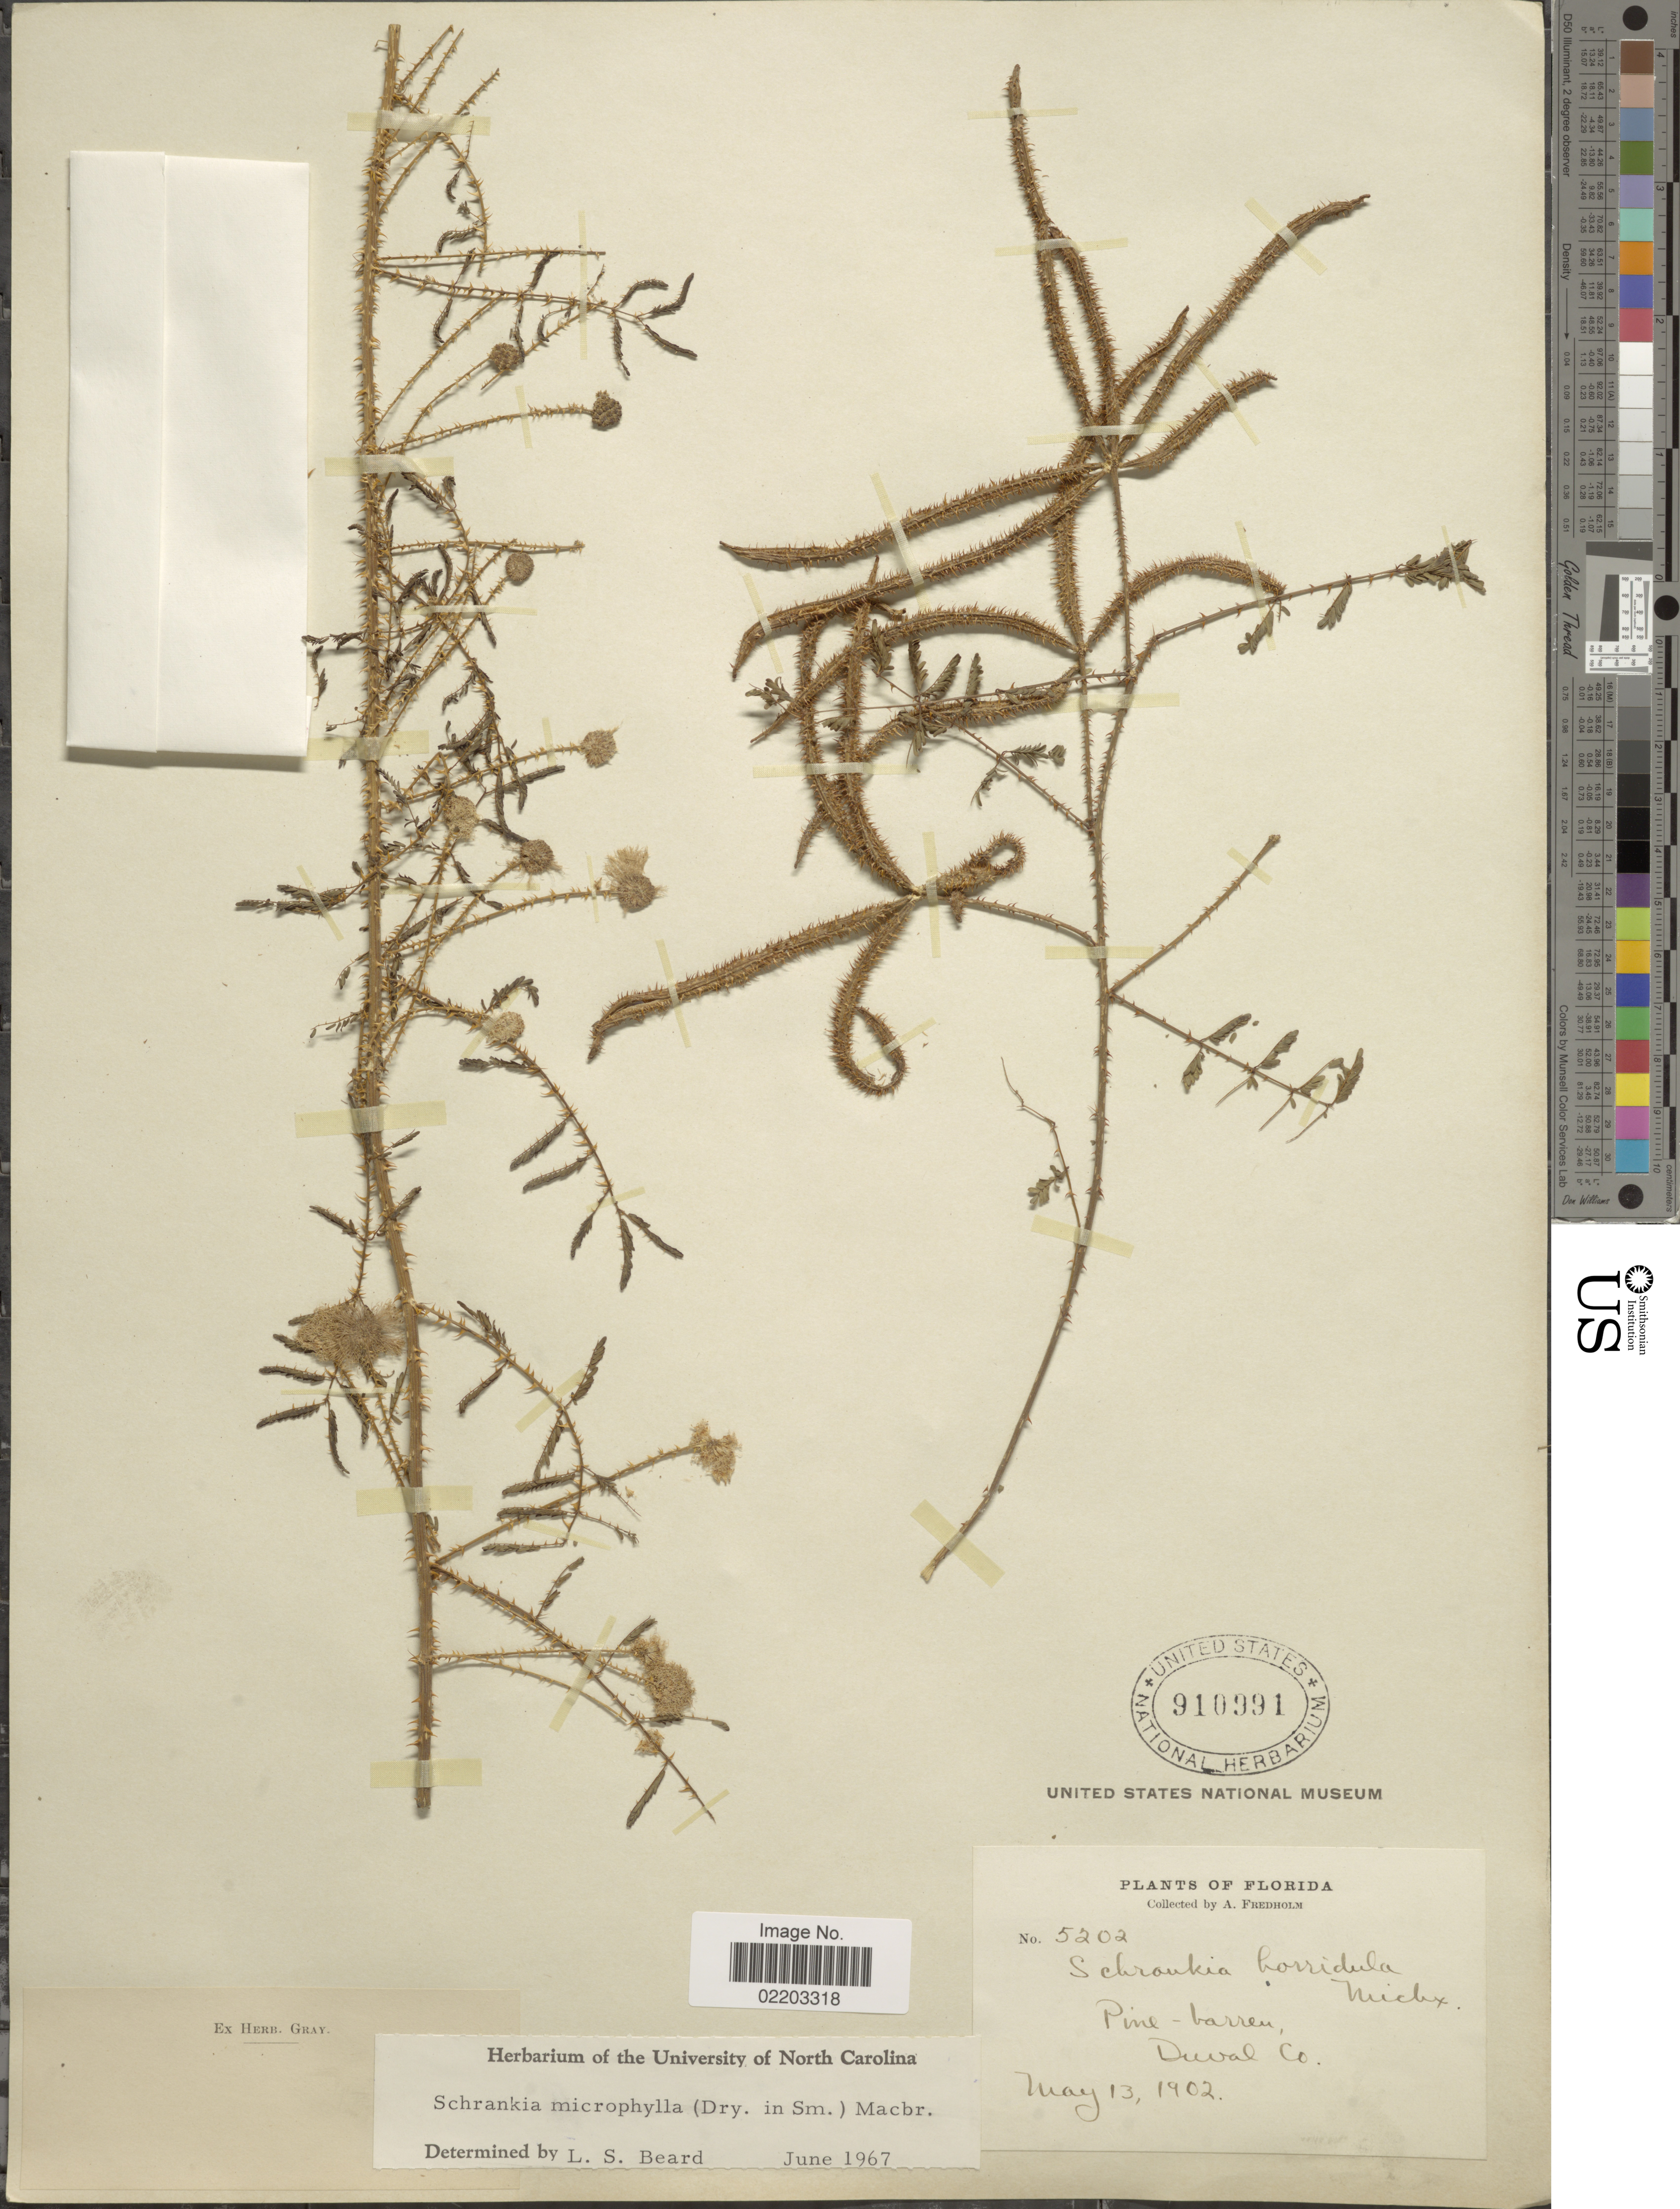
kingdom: Plantae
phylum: Tracheophyta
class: Magnoliopsida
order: Fabales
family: Fabaceae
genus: Mimosa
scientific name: Mimosa microphylla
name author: Dryand.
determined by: Strong, M. T., (US), Smithsonian Institution - National Museum of Natural History (UNITED STATES)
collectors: A. Fredholm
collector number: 5202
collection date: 1902-05-13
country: United States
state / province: Florida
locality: Pine-barren, Duval Co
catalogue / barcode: US 910991